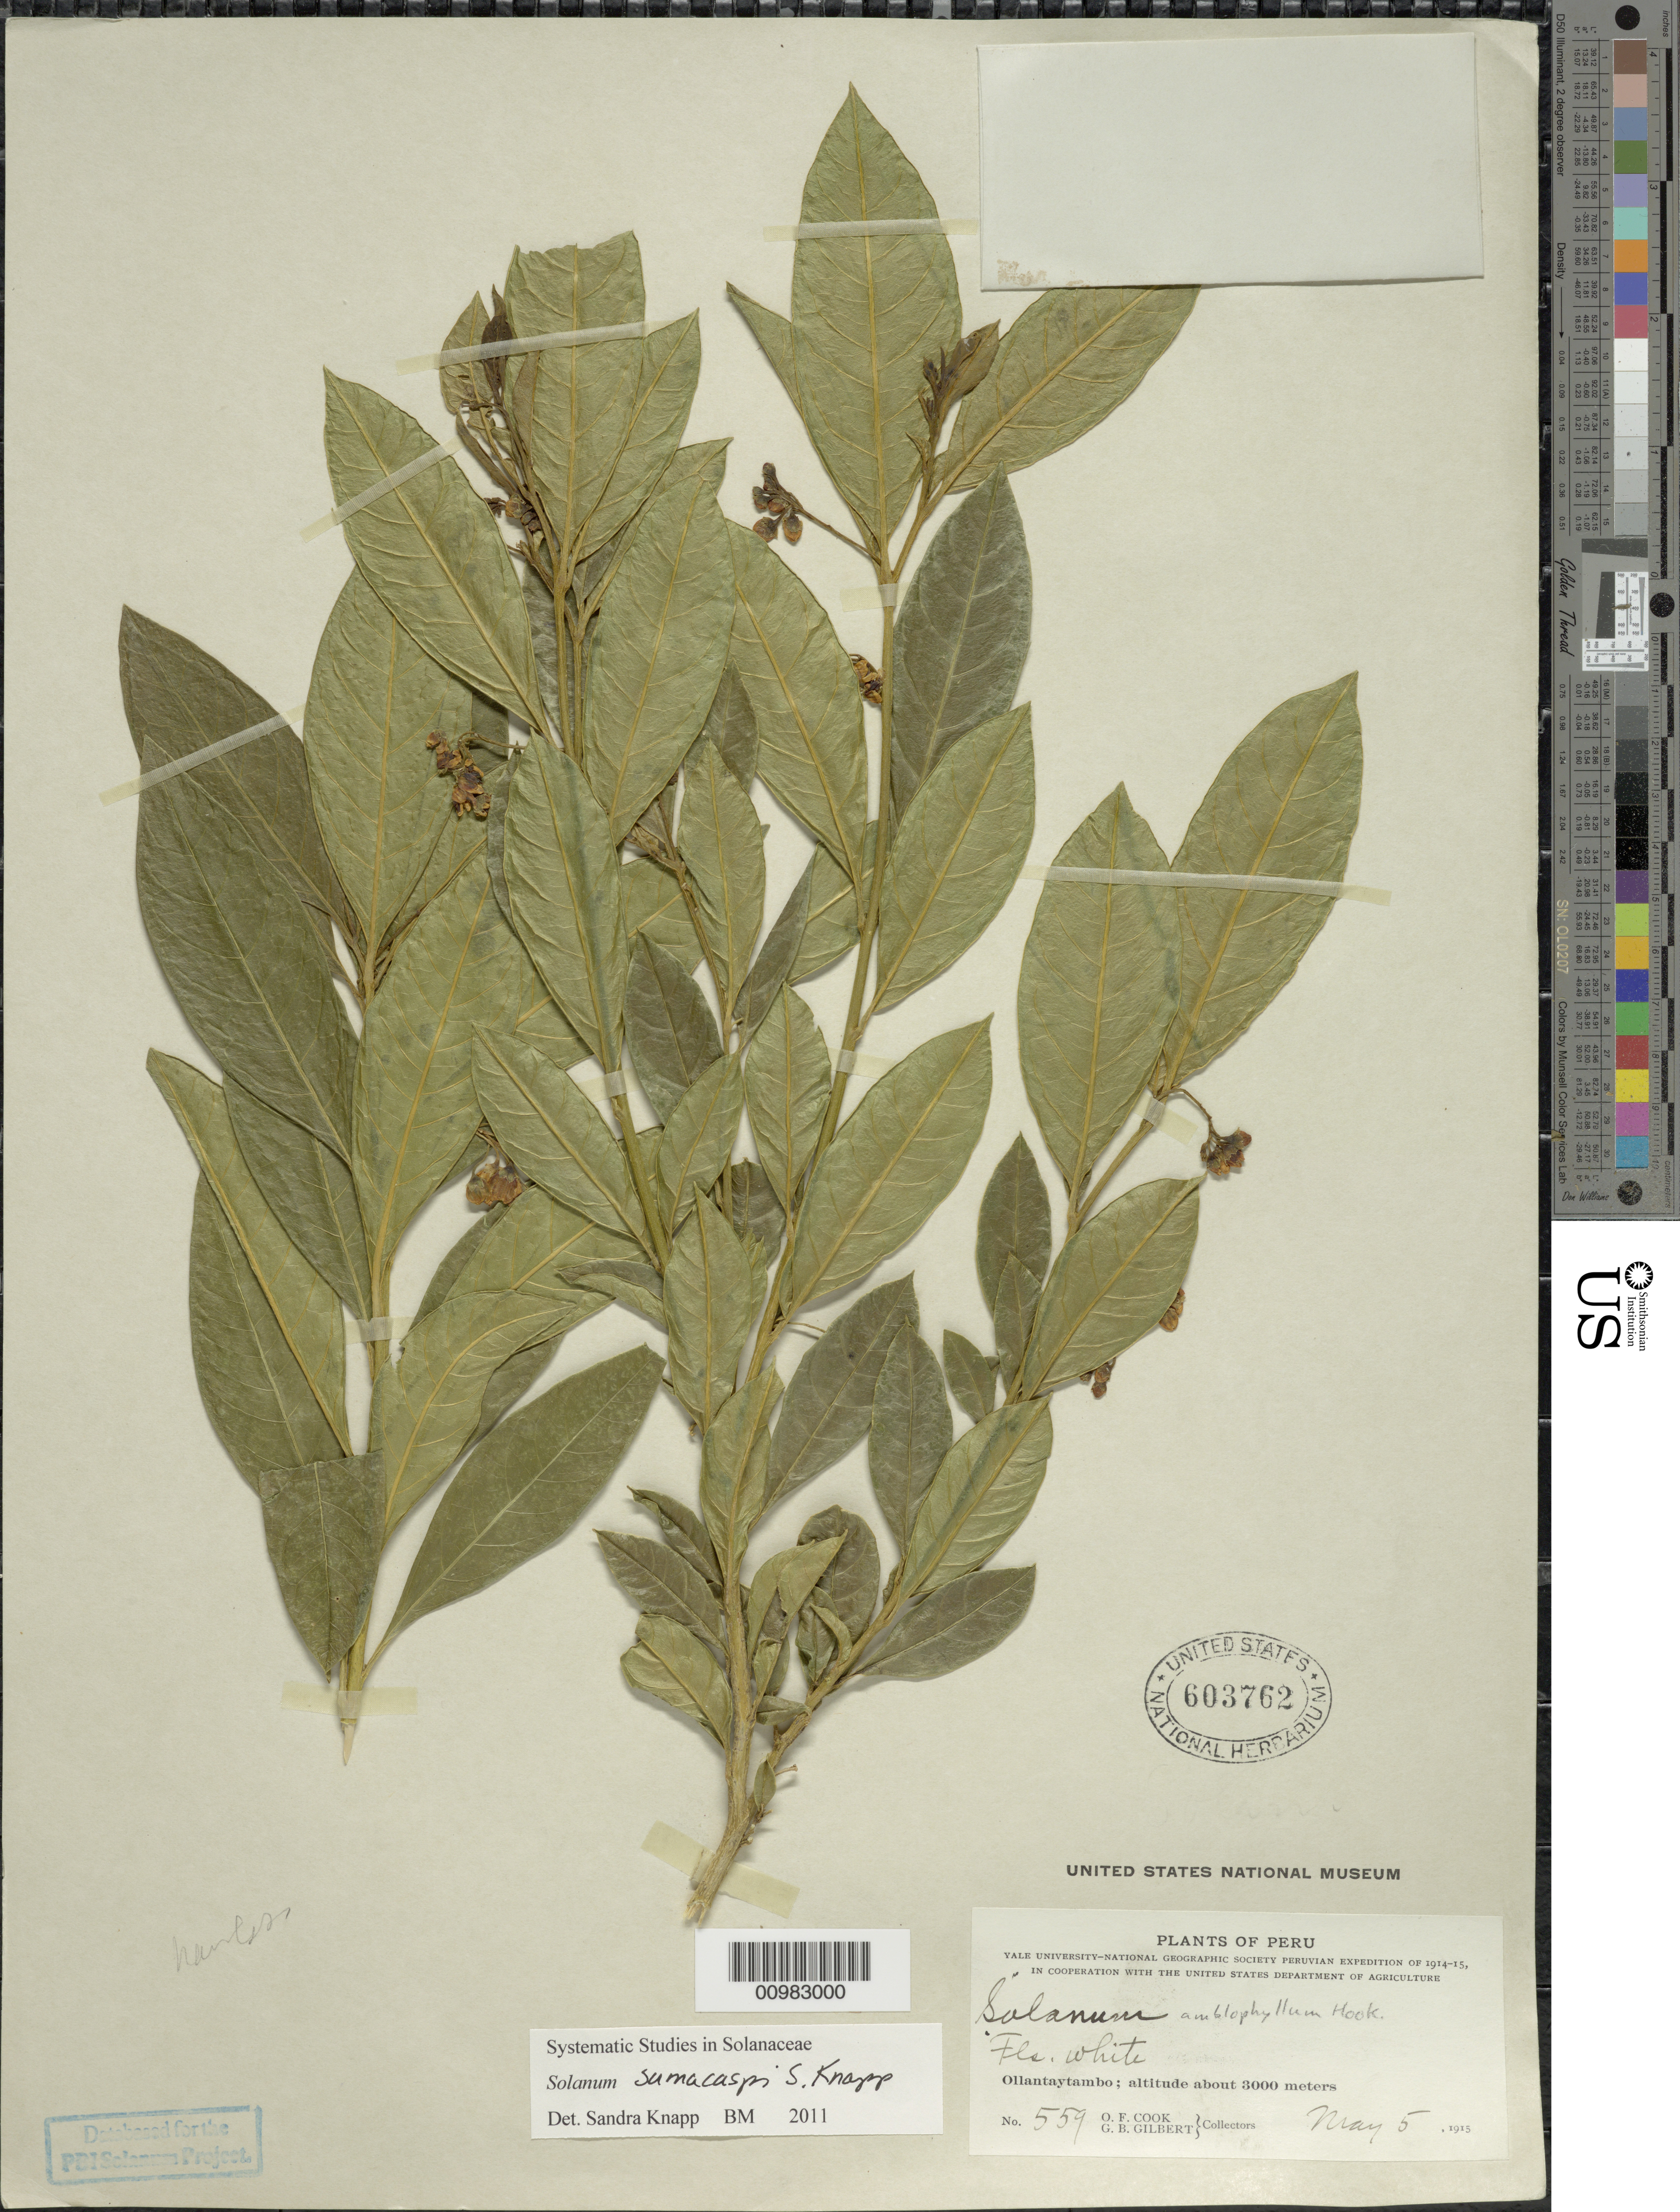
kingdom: Plantae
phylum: Tracheophyta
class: Magnoliopsida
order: Solanales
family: Solanaceae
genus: Solanum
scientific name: Solanum sumacaspi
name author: S. Knapp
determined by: Knapp, S. D.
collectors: O. F. Cook & G. B. Gilbert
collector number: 559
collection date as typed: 5 May 1915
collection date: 1915-05-05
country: Peru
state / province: Cusco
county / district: Urubamba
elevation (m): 3000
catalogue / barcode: US 603762